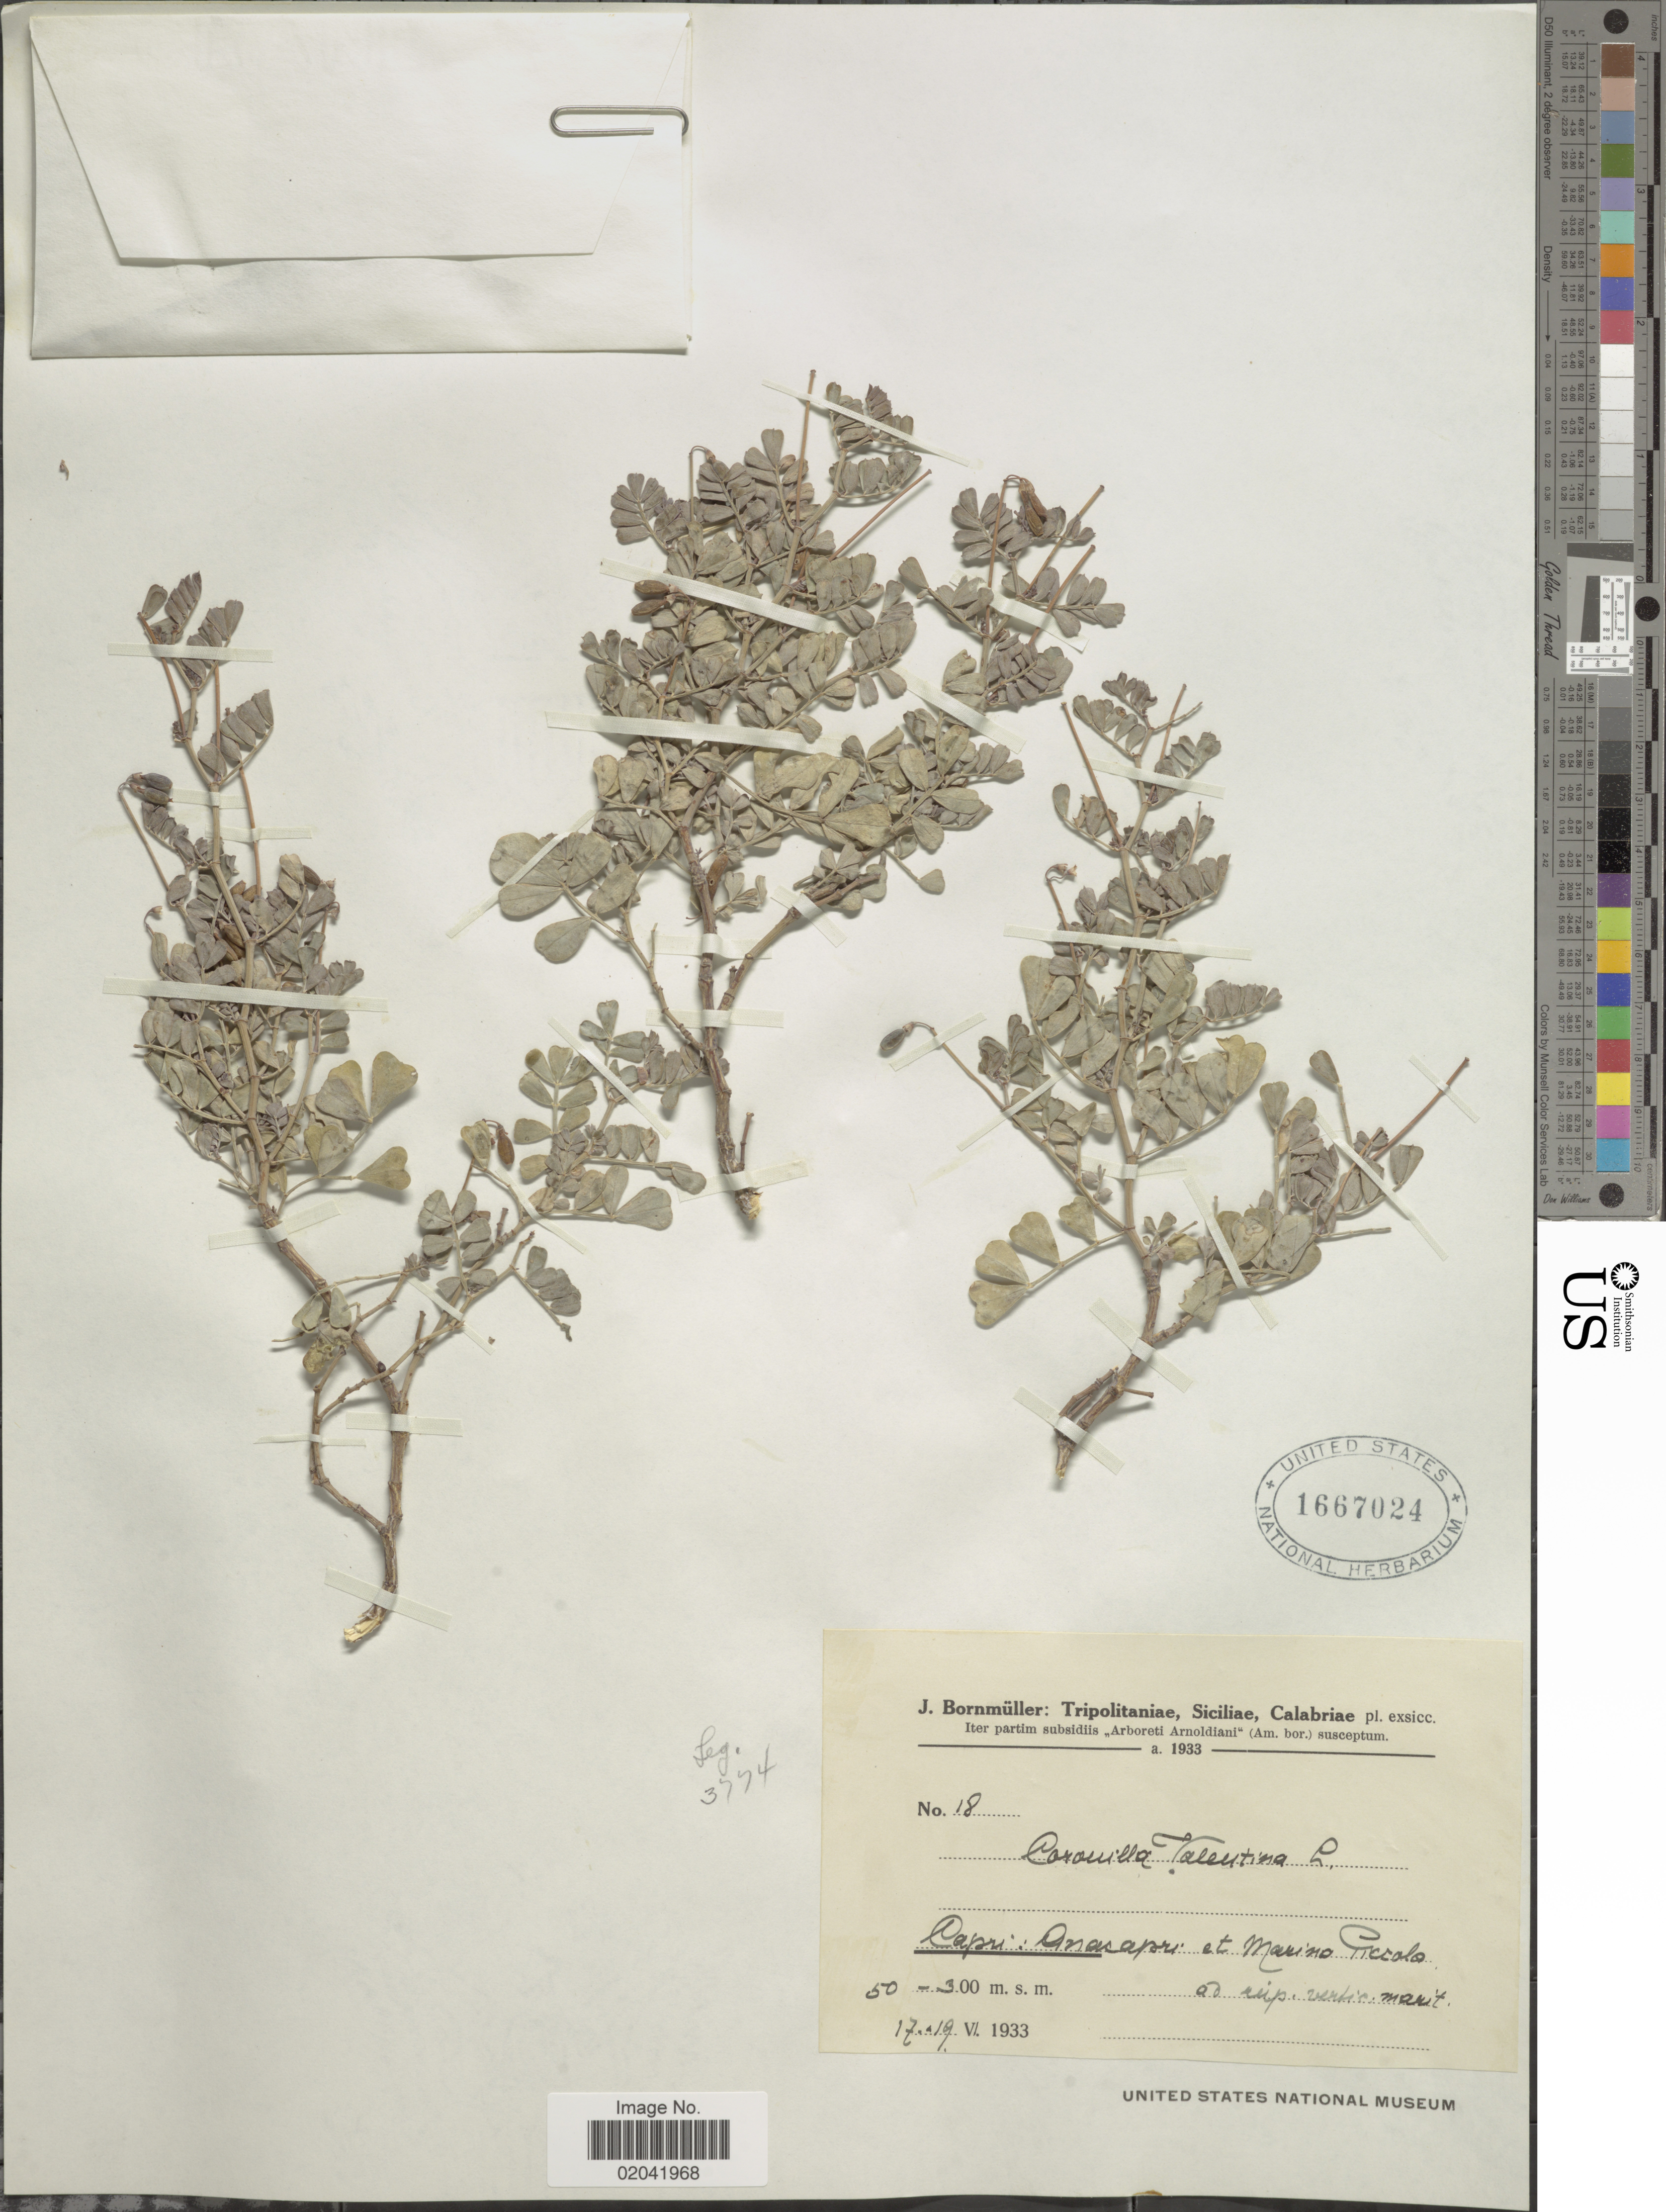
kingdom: Plantae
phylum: Tracheophyta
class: Magnoliopsida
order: Fabales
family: Fabaceae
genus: Coronilla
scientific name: Coronilla valentina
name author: L.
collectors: J. Bornmüller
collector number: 18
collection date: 1933-06-17/1933-06-19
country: Italy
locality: Capri: Abasapri et Marino Picalo ad rip vertic marit [interpreted]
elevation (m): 50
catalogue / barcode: US 1667024